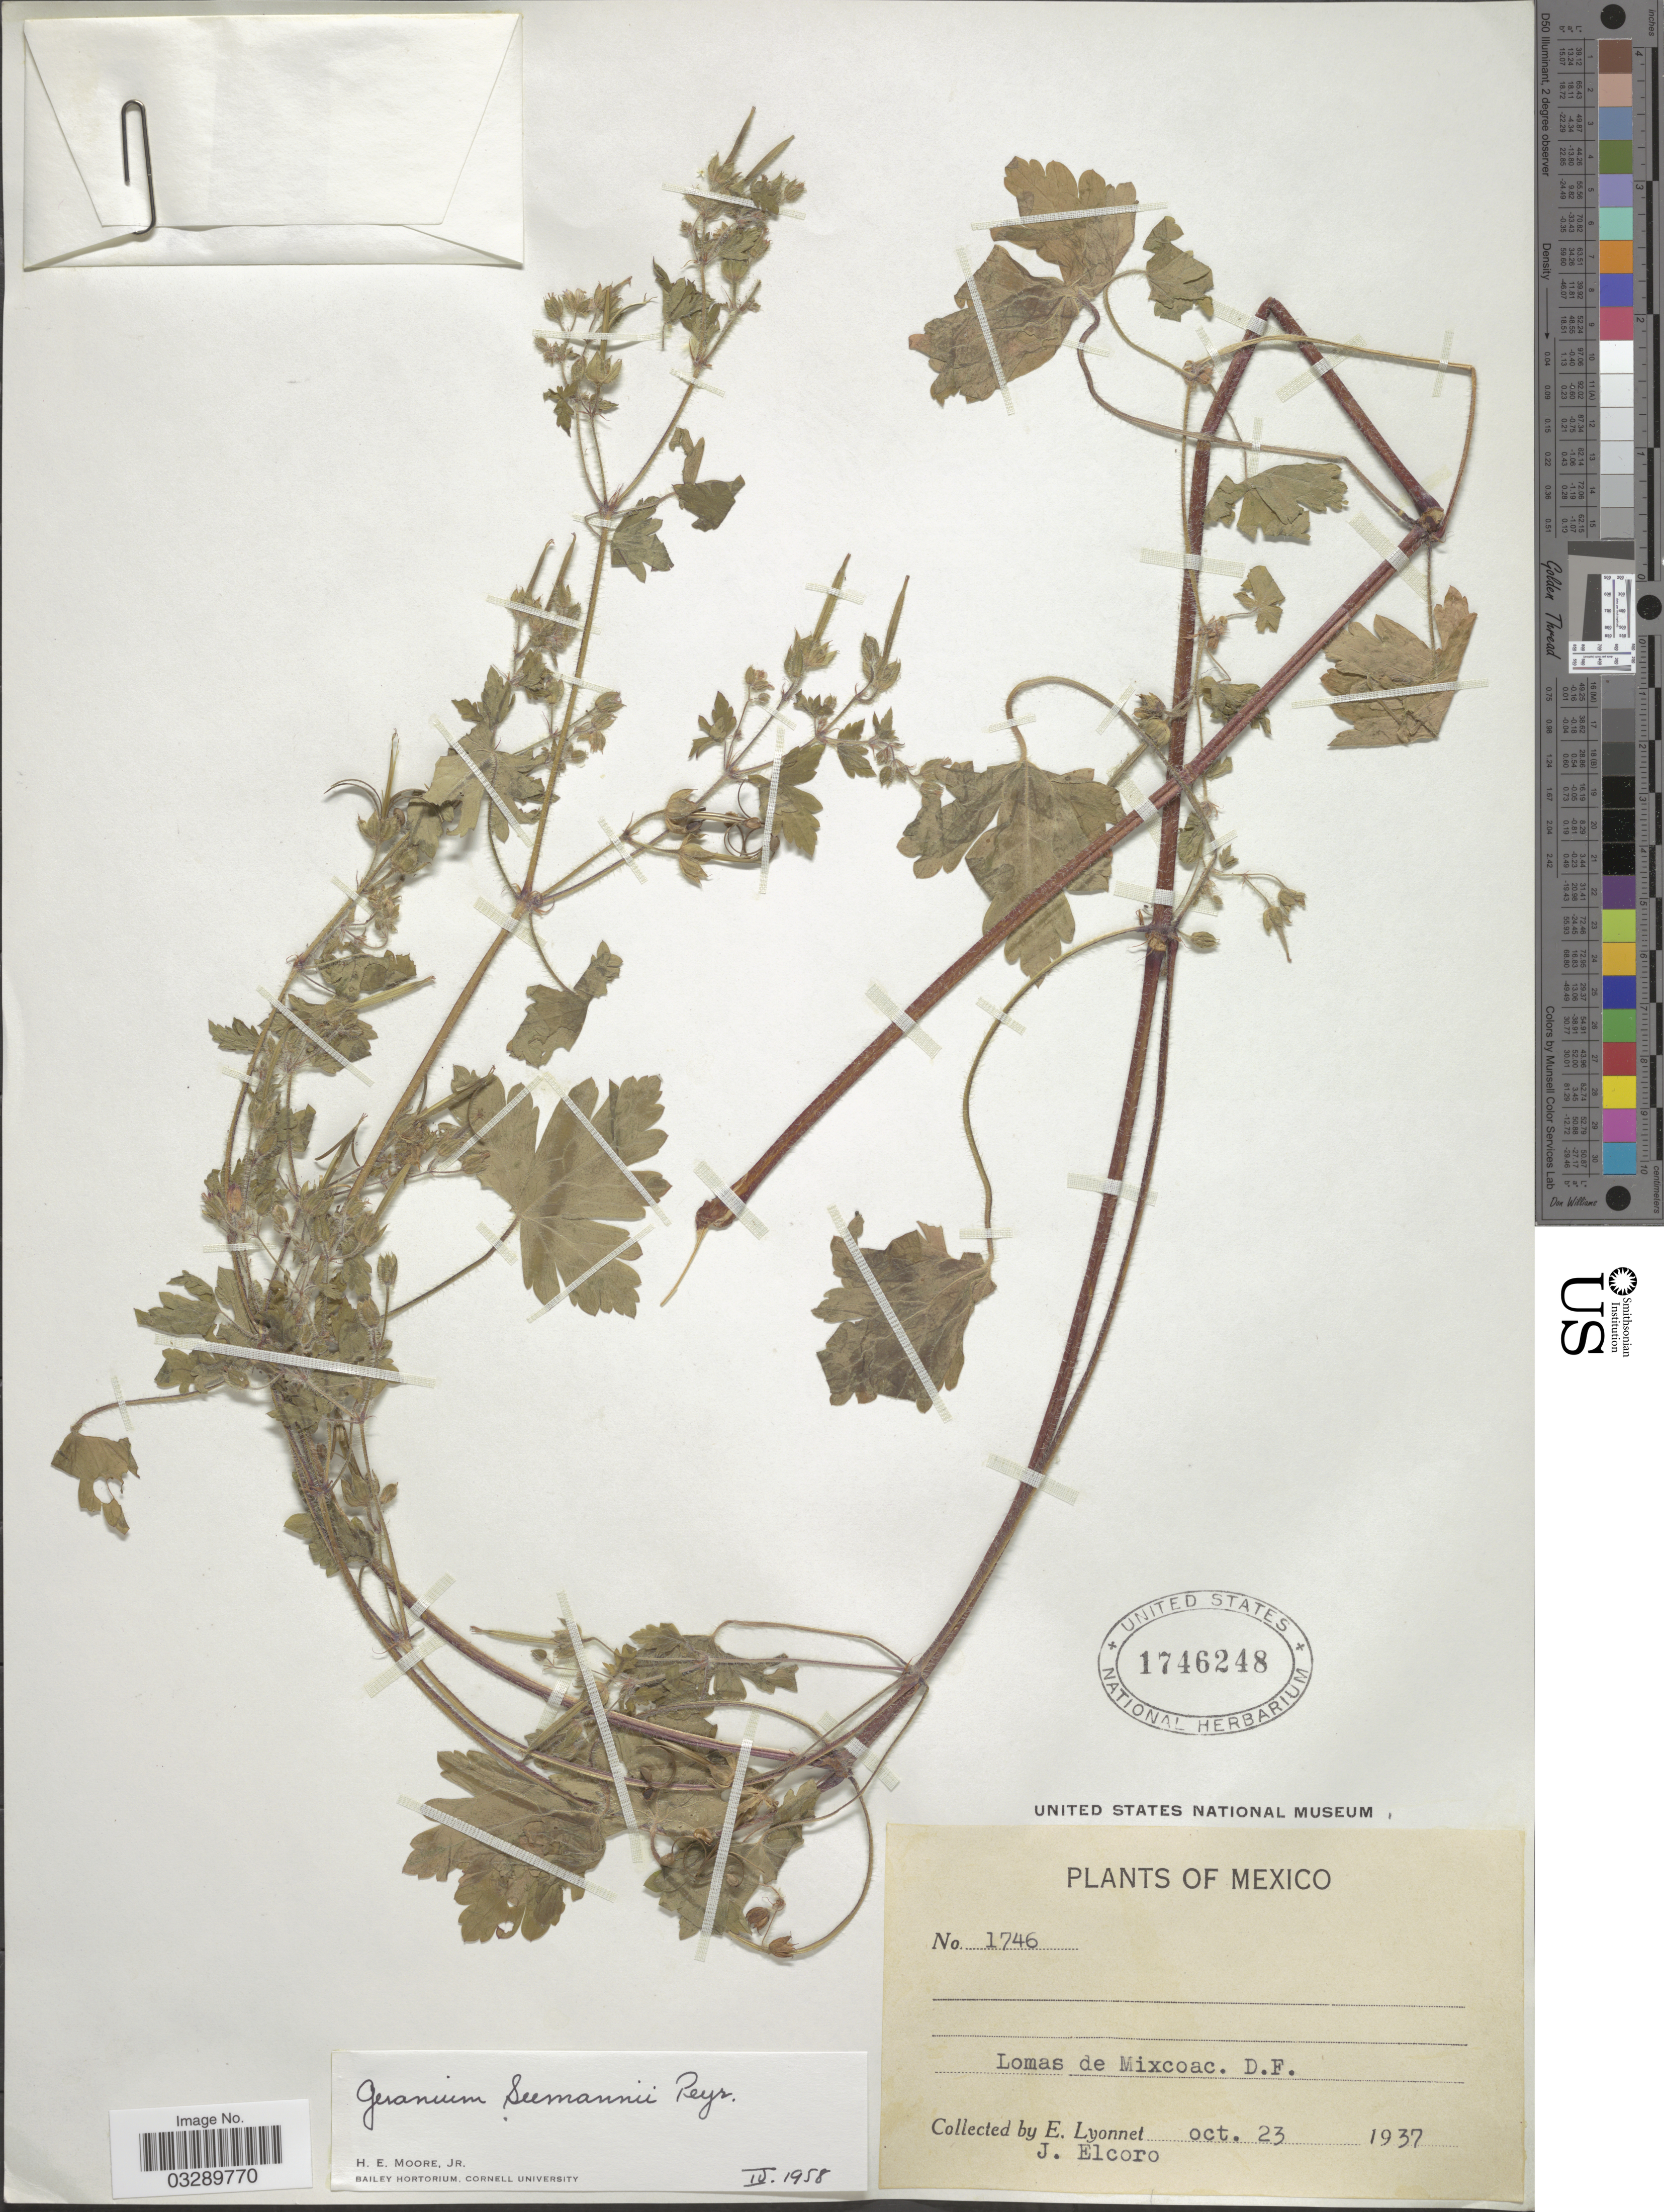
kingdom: Plantae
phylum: Tracheophyta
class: Magnoliopsida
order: Geraniales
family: Geraniaceae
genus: Geranium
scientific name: Geranium seemannii subsp. seemannii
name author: Peyr.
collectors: E. Lyonnet & J. Elcoro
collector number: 1746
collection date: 1937-10-23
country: Mexico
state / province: Distrito Federal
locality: Lomas de Mixcoac.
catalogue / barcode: US 1746248